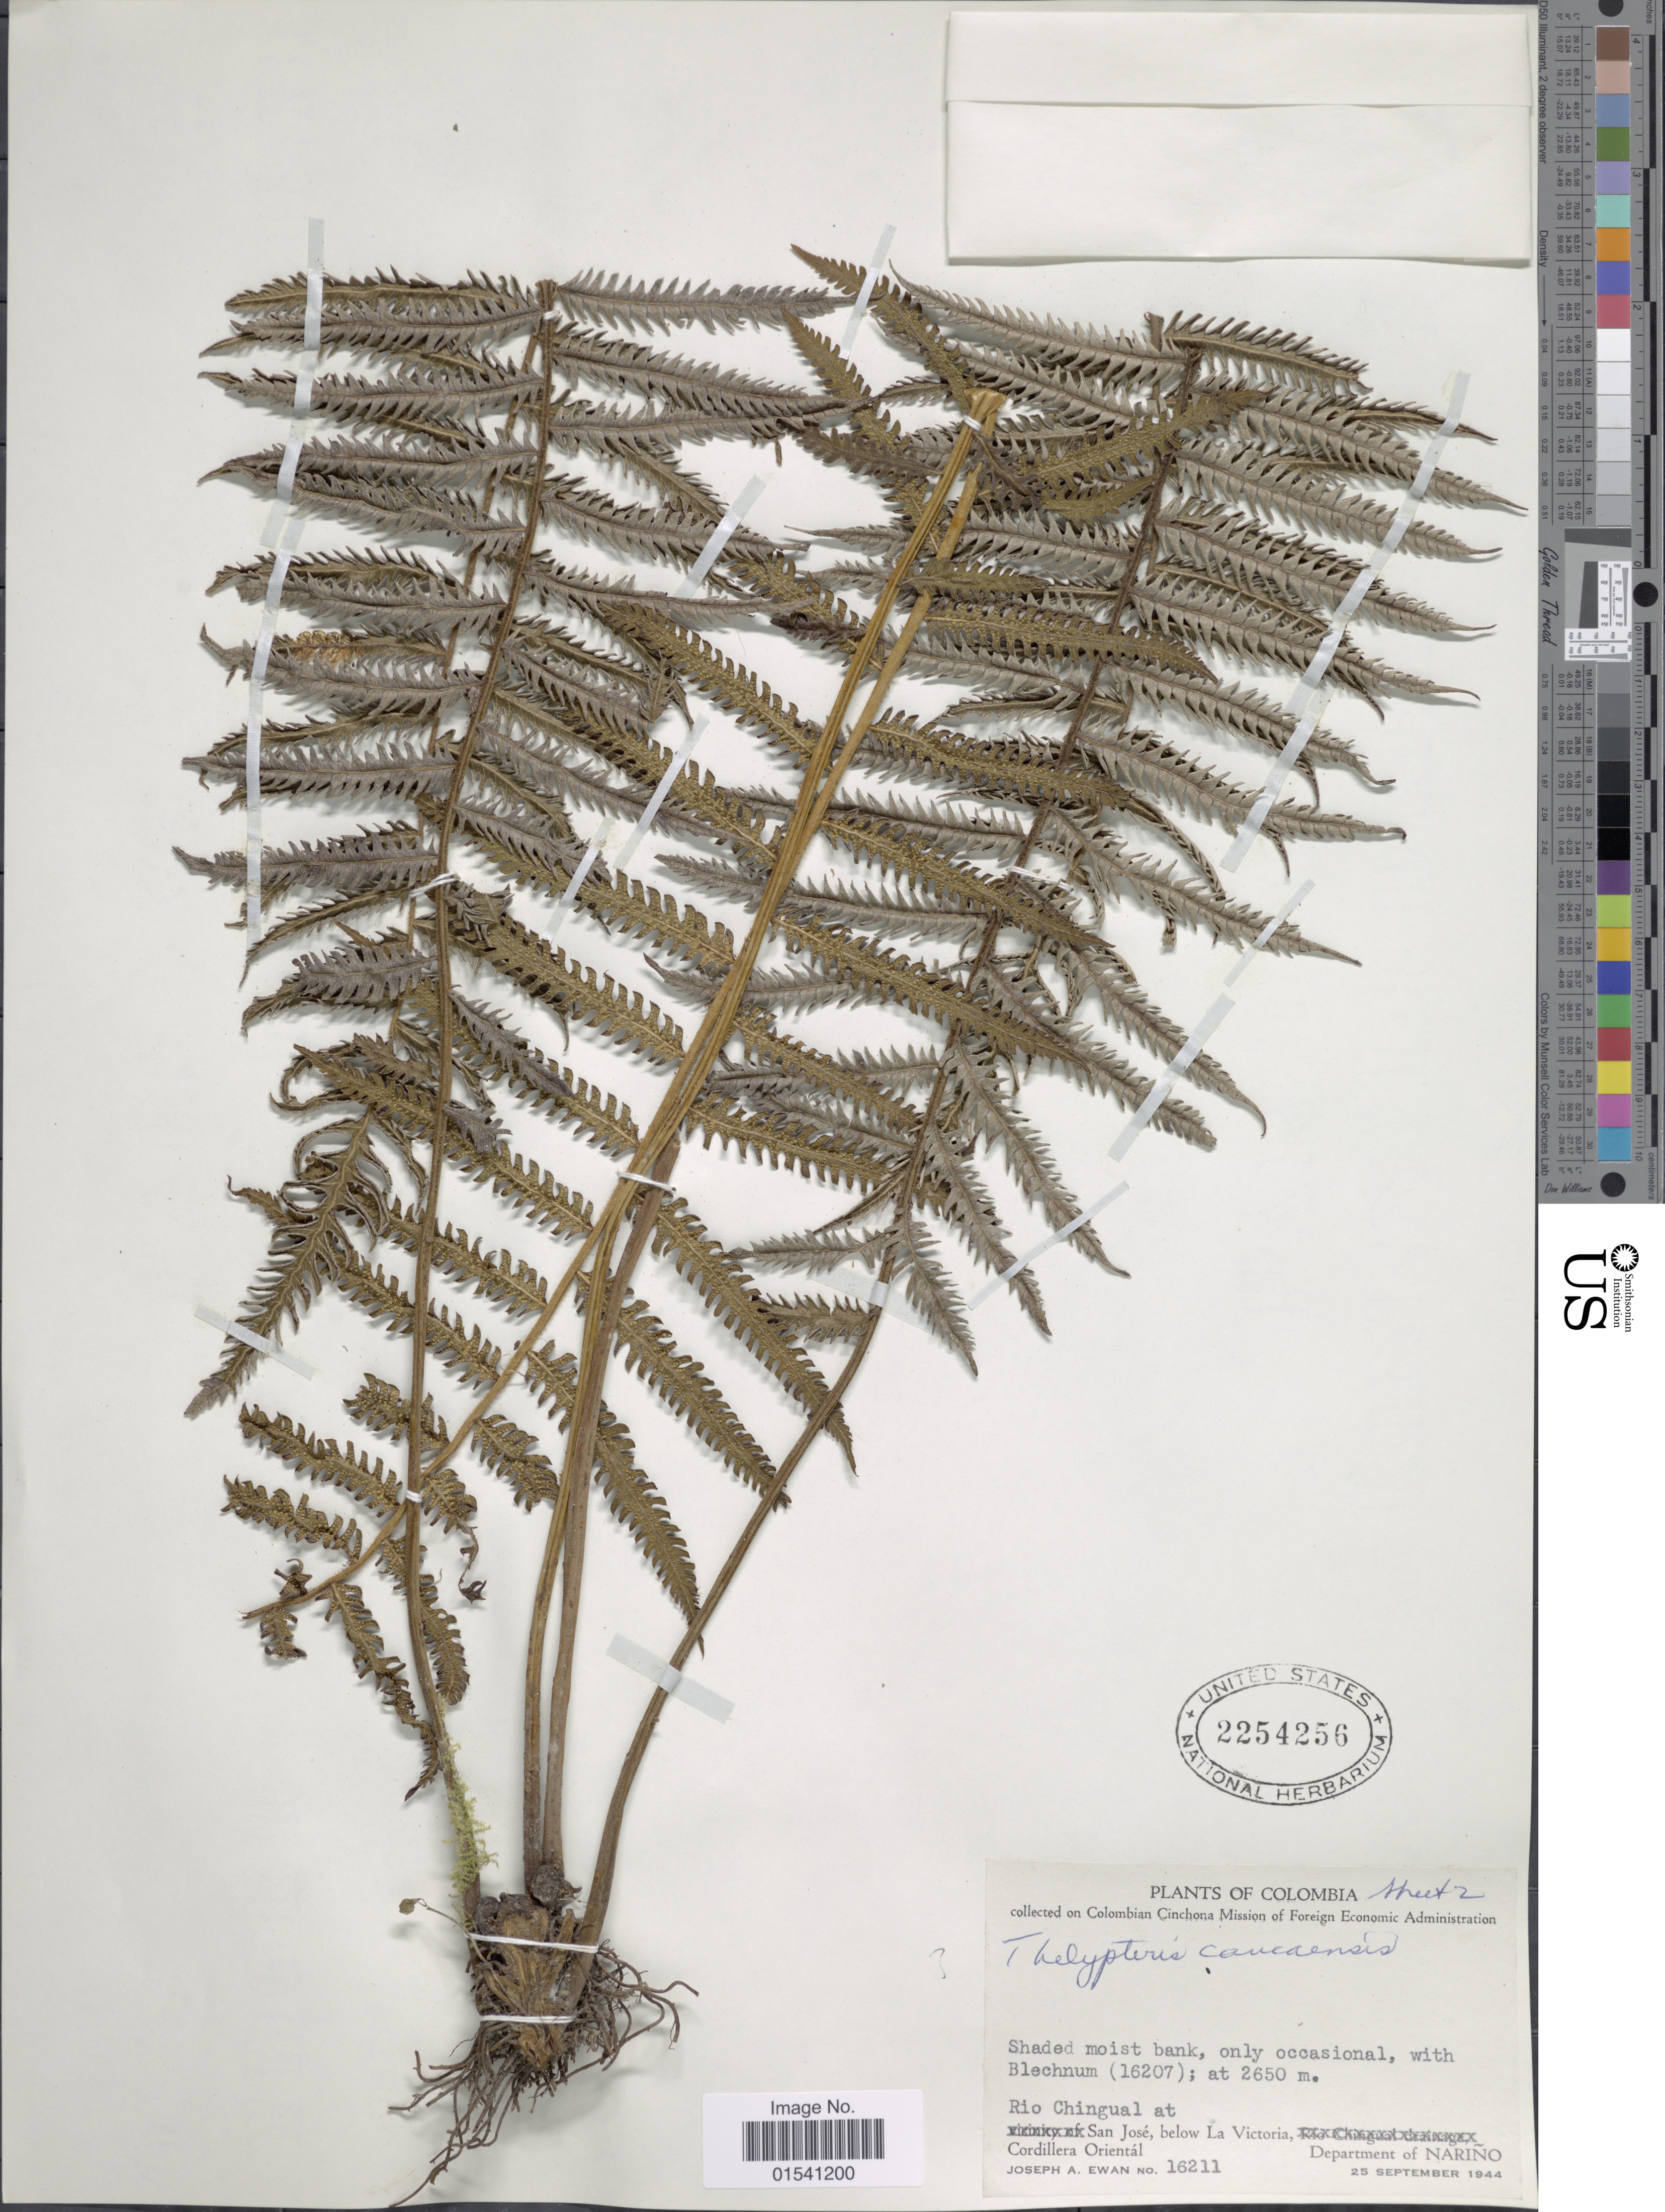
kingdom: Plantae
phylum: Tracheophyta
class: Polypodiopsida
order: Polypodiales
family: Thelypteridaceae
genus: Amauropelta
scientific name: Amauropelta sp.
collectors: J. A. Ewan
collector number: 16211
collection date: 1944-09-25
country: Colombia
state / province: Nariño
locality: Rio Chingual at San José, below La Victoria, Cordillera Orientál, Department of Nariño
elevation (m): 2650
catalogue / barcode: US 2254256